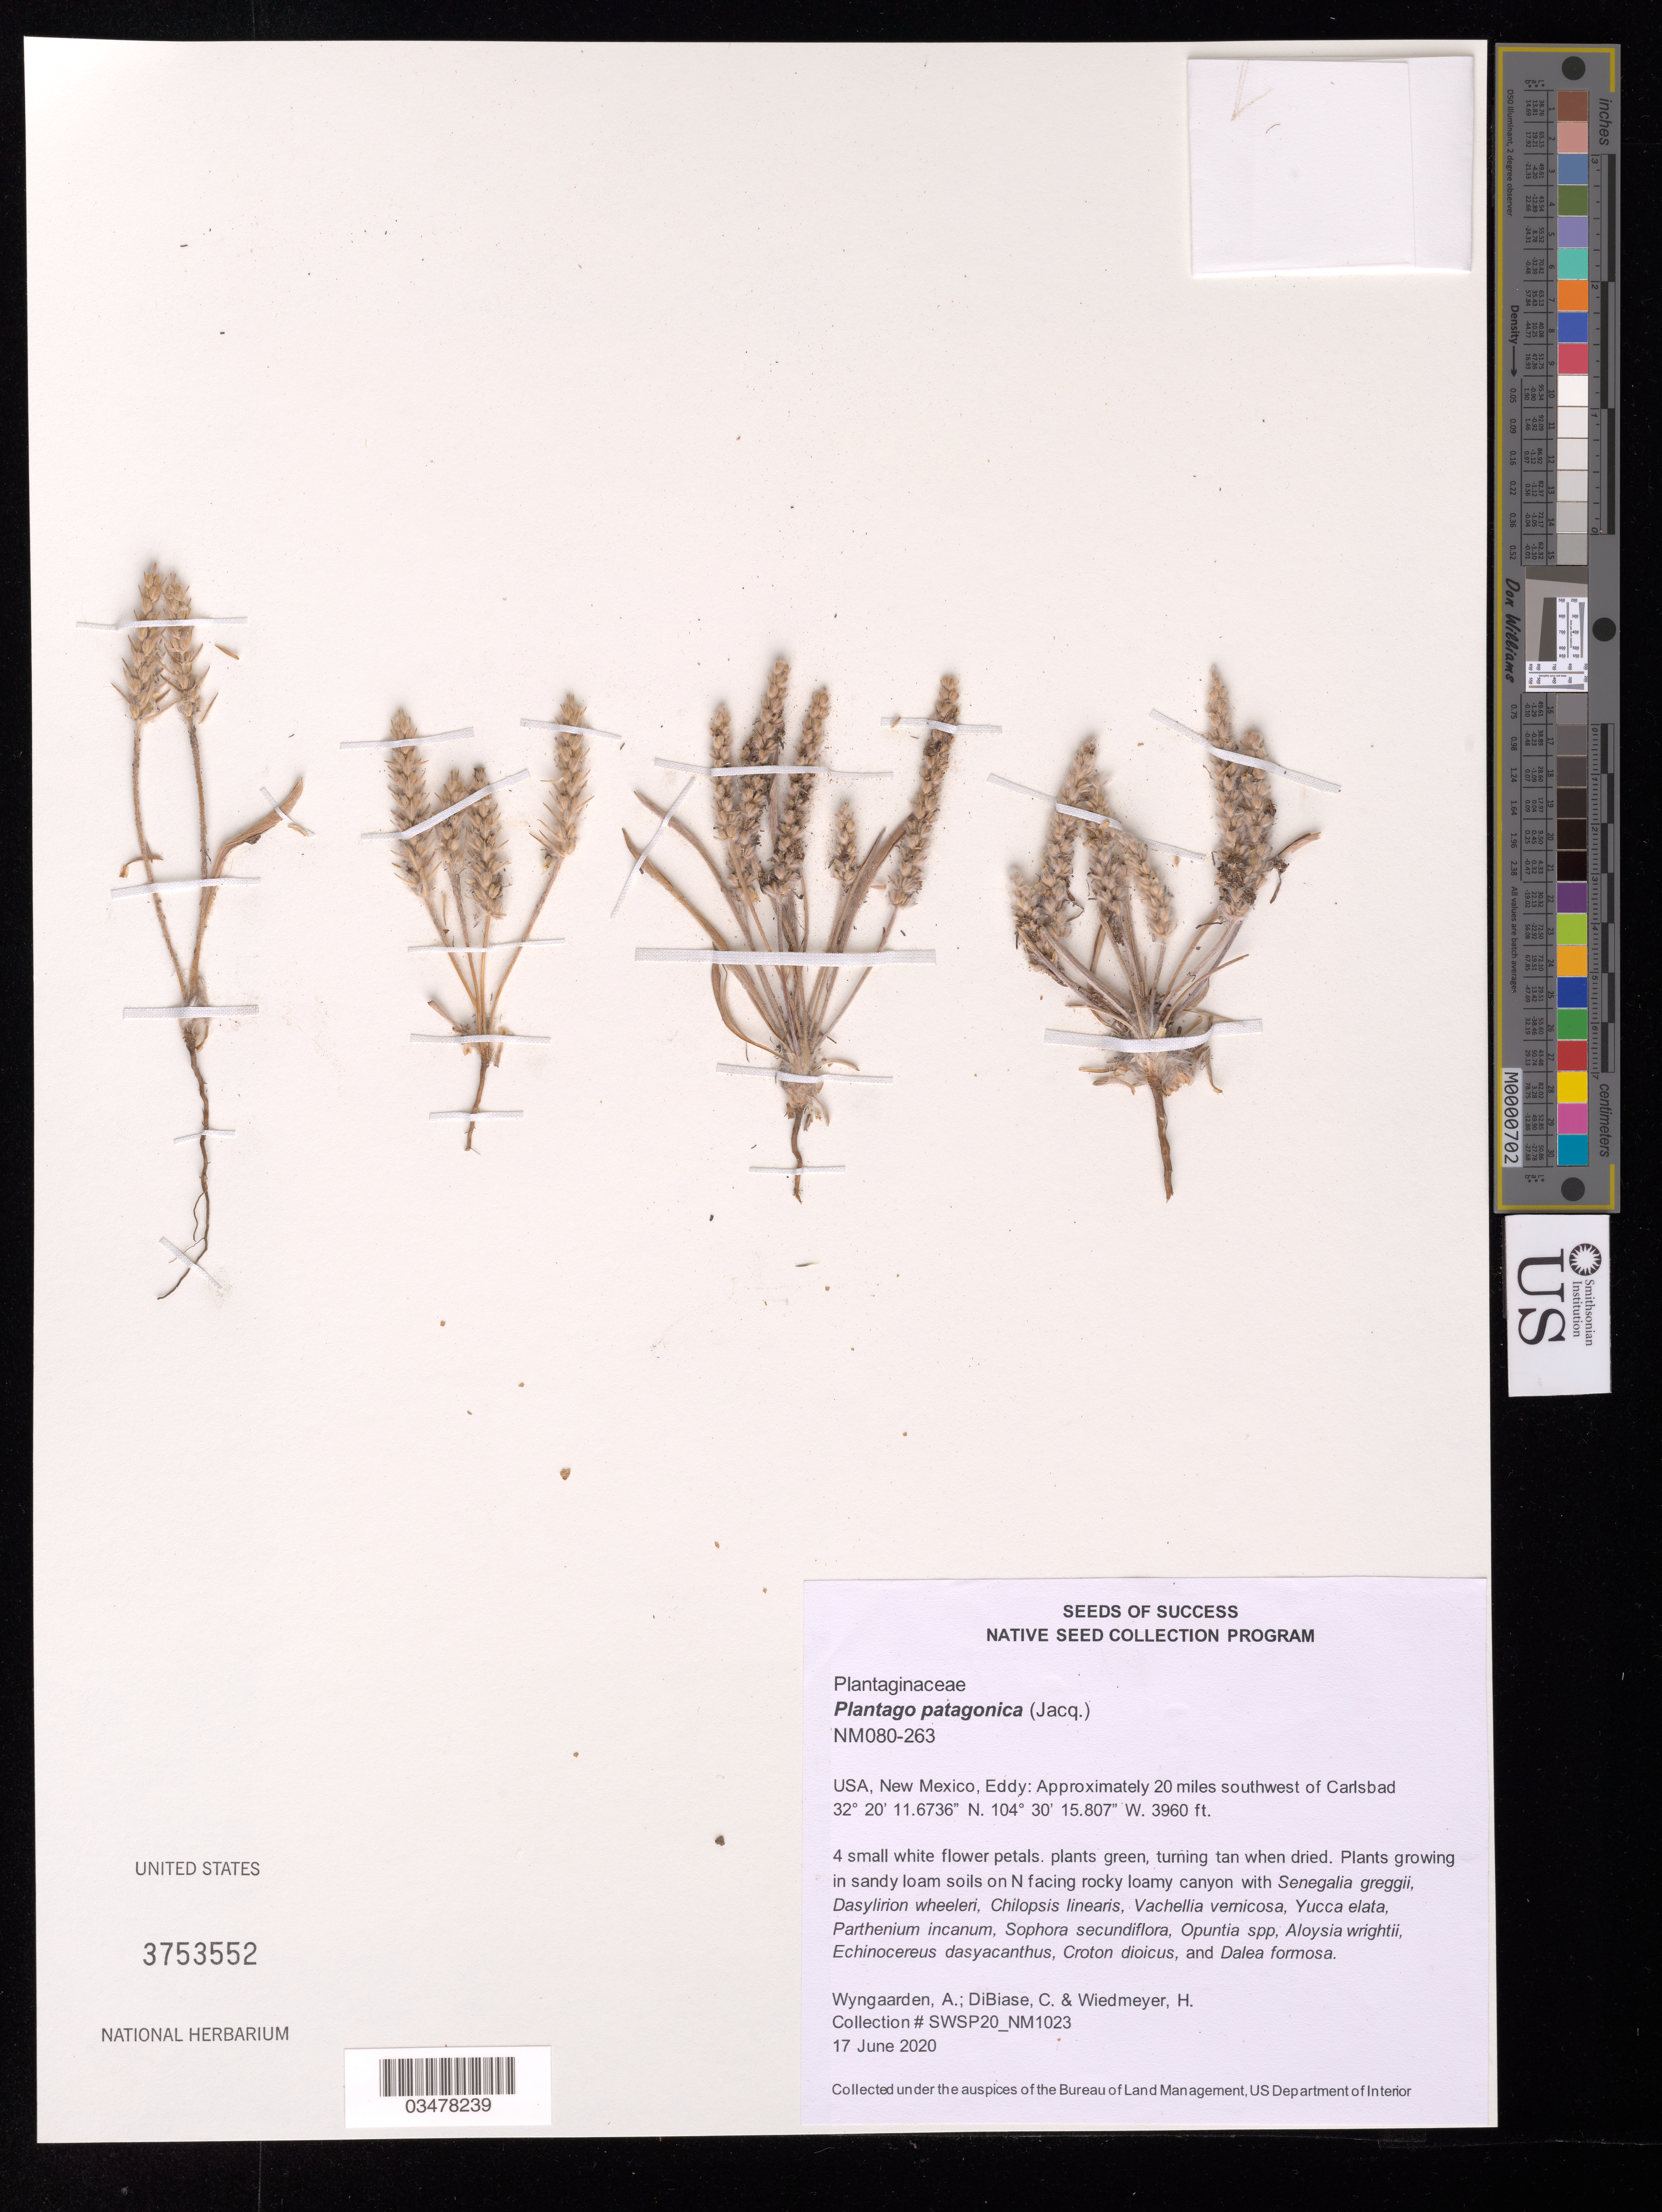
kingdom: Plantae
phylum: Tracheophyta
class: Magnoliopsida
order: Lamiales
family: Plantaginaceae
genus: Plantago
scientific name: Plantago patagonica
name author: Jacq.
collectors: A. Wyngaarden, C. DiBiase & H. Wiedmeyer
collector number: NM080-263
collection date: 2020-06-17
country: United States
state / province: New Mexico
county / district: Eddy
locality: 20 mi. SW of Carlsbad.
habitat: Sandy loam soils. Rocky loam canyon. WithYucca elata, Opuntia sp., Croton dioicus, Dalea formosa, etc.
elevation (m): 1207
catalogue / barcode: US 3753552